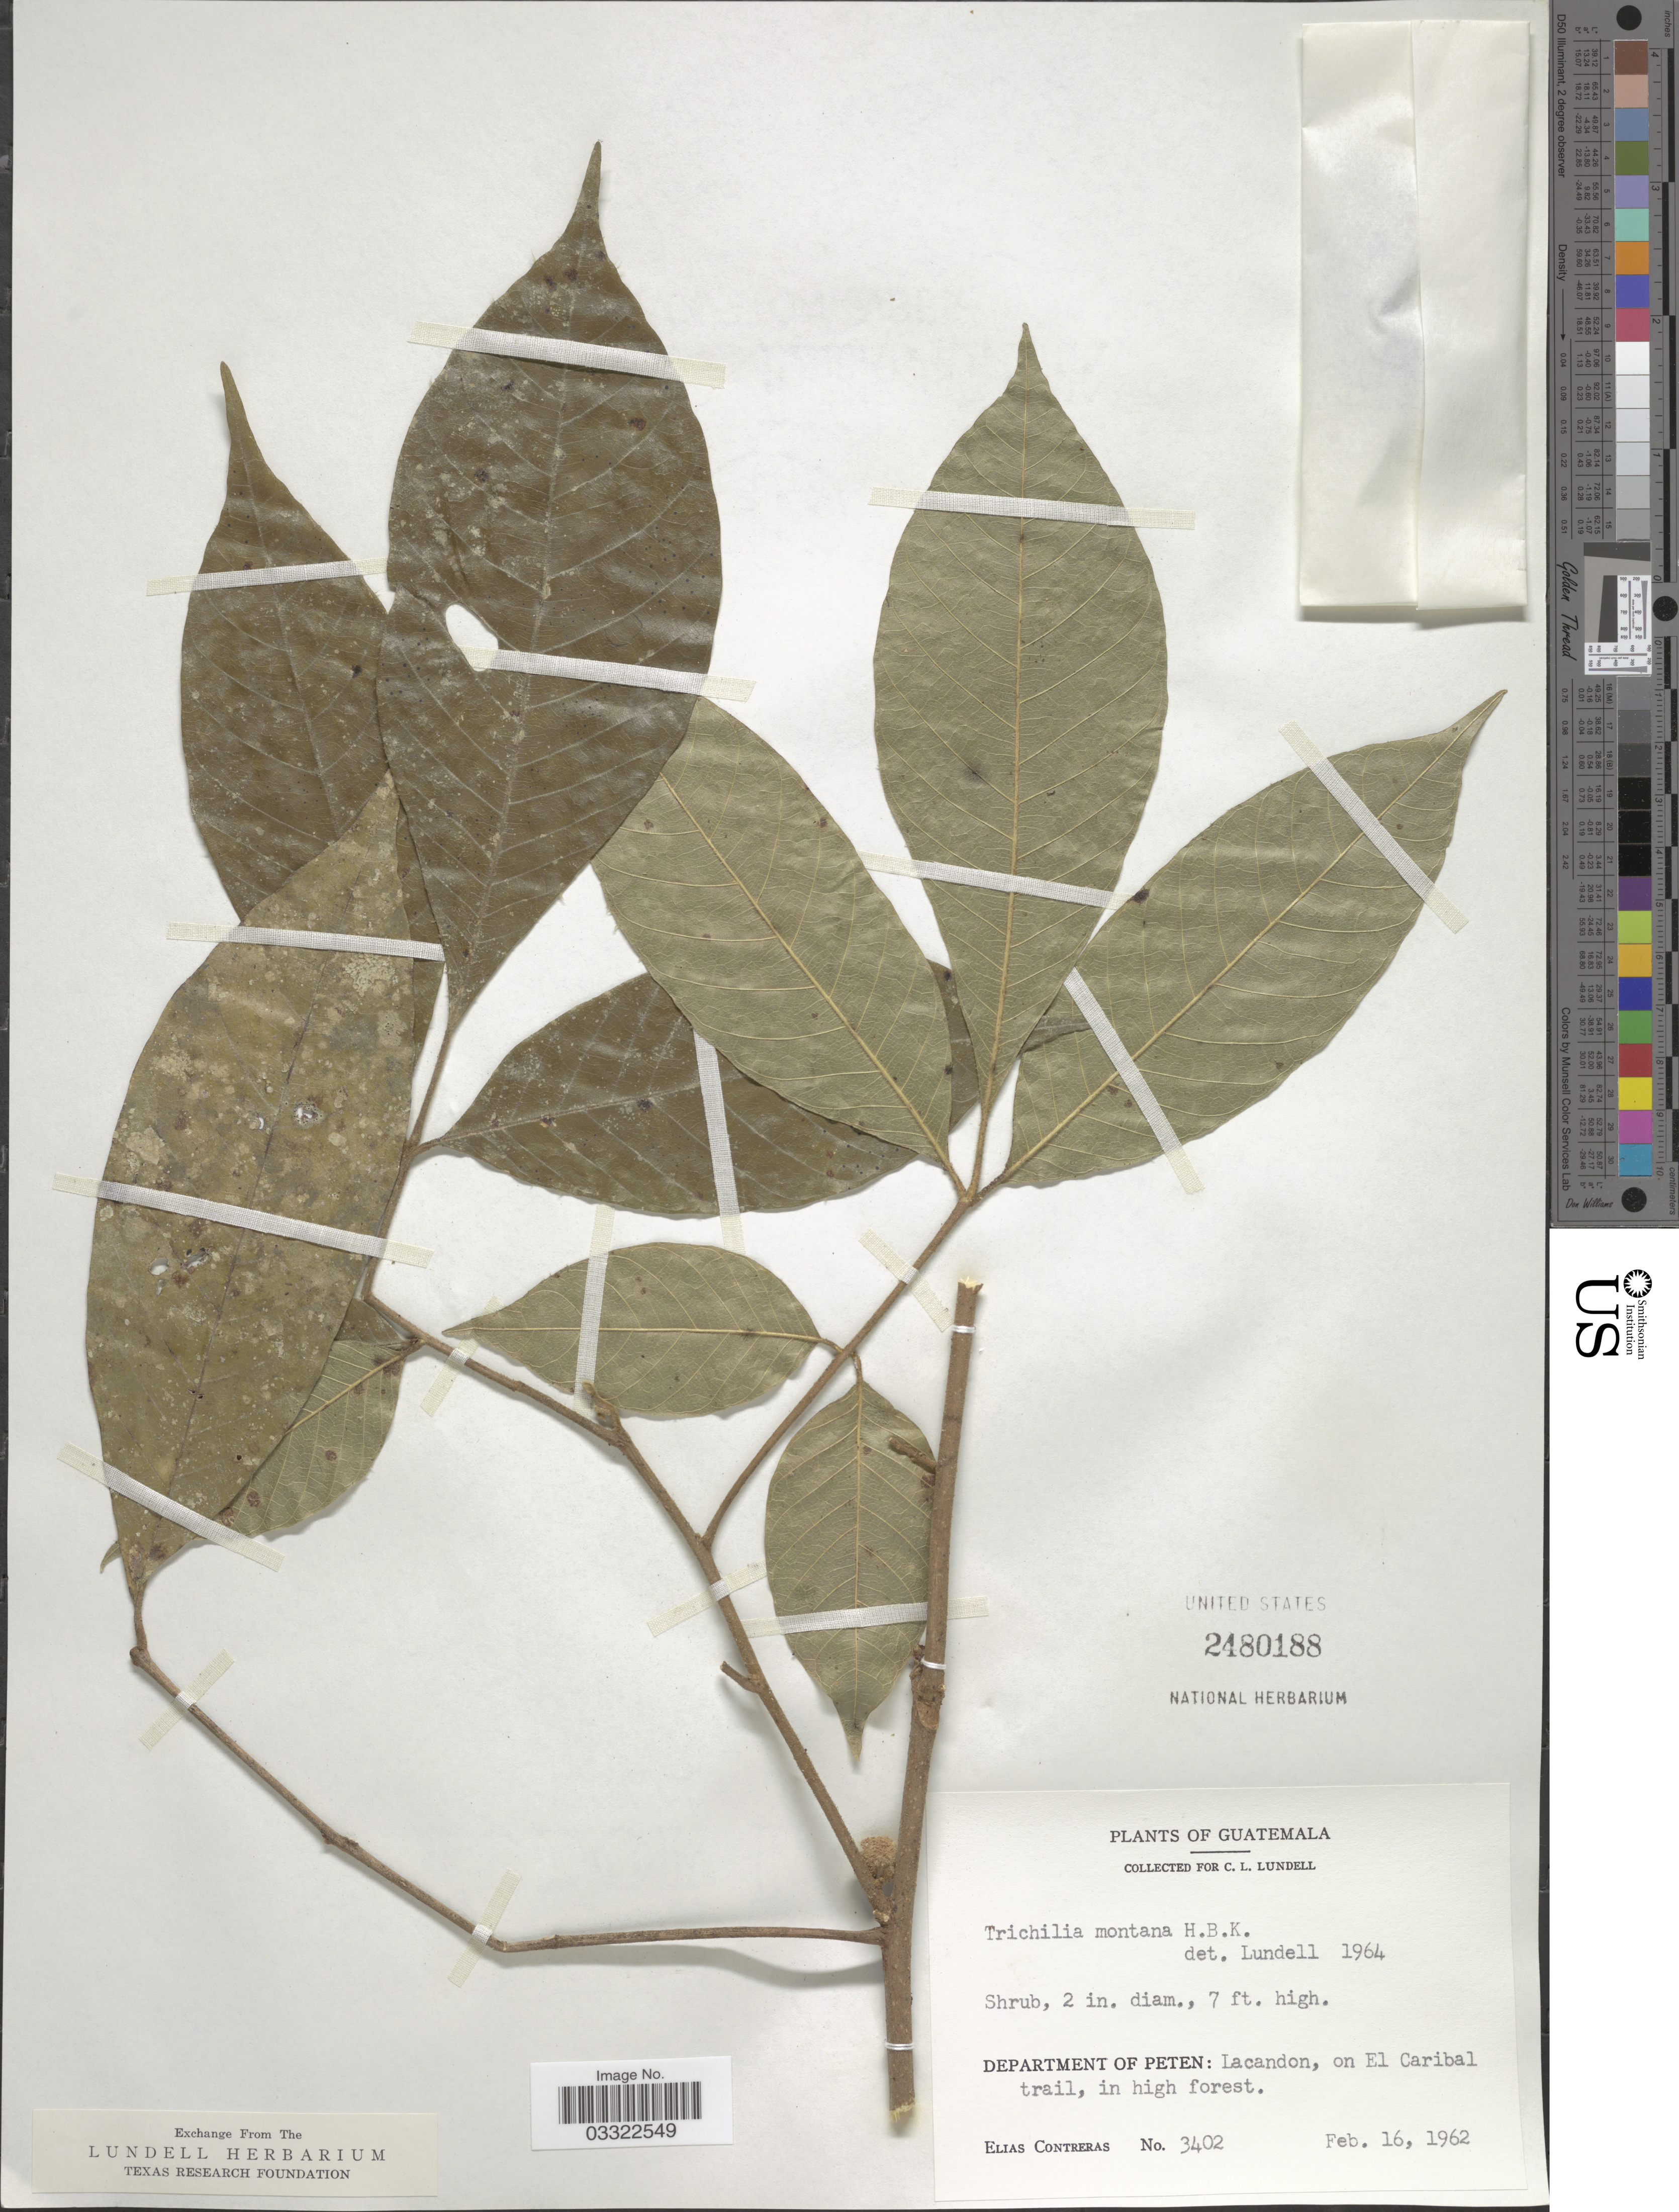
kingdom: Plantae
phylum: Tracheophyta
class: Magnoliopsida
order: Sapindales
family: Meliaceae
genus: Trichilia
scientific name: Trichilia montana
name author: Kunth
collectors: E. Contreras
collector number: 3402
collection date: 1962-02-16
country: Guatemala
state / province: El Petén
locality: Department of Peten: Lacandon, on El Caribal trail.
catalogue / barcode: US 2480188